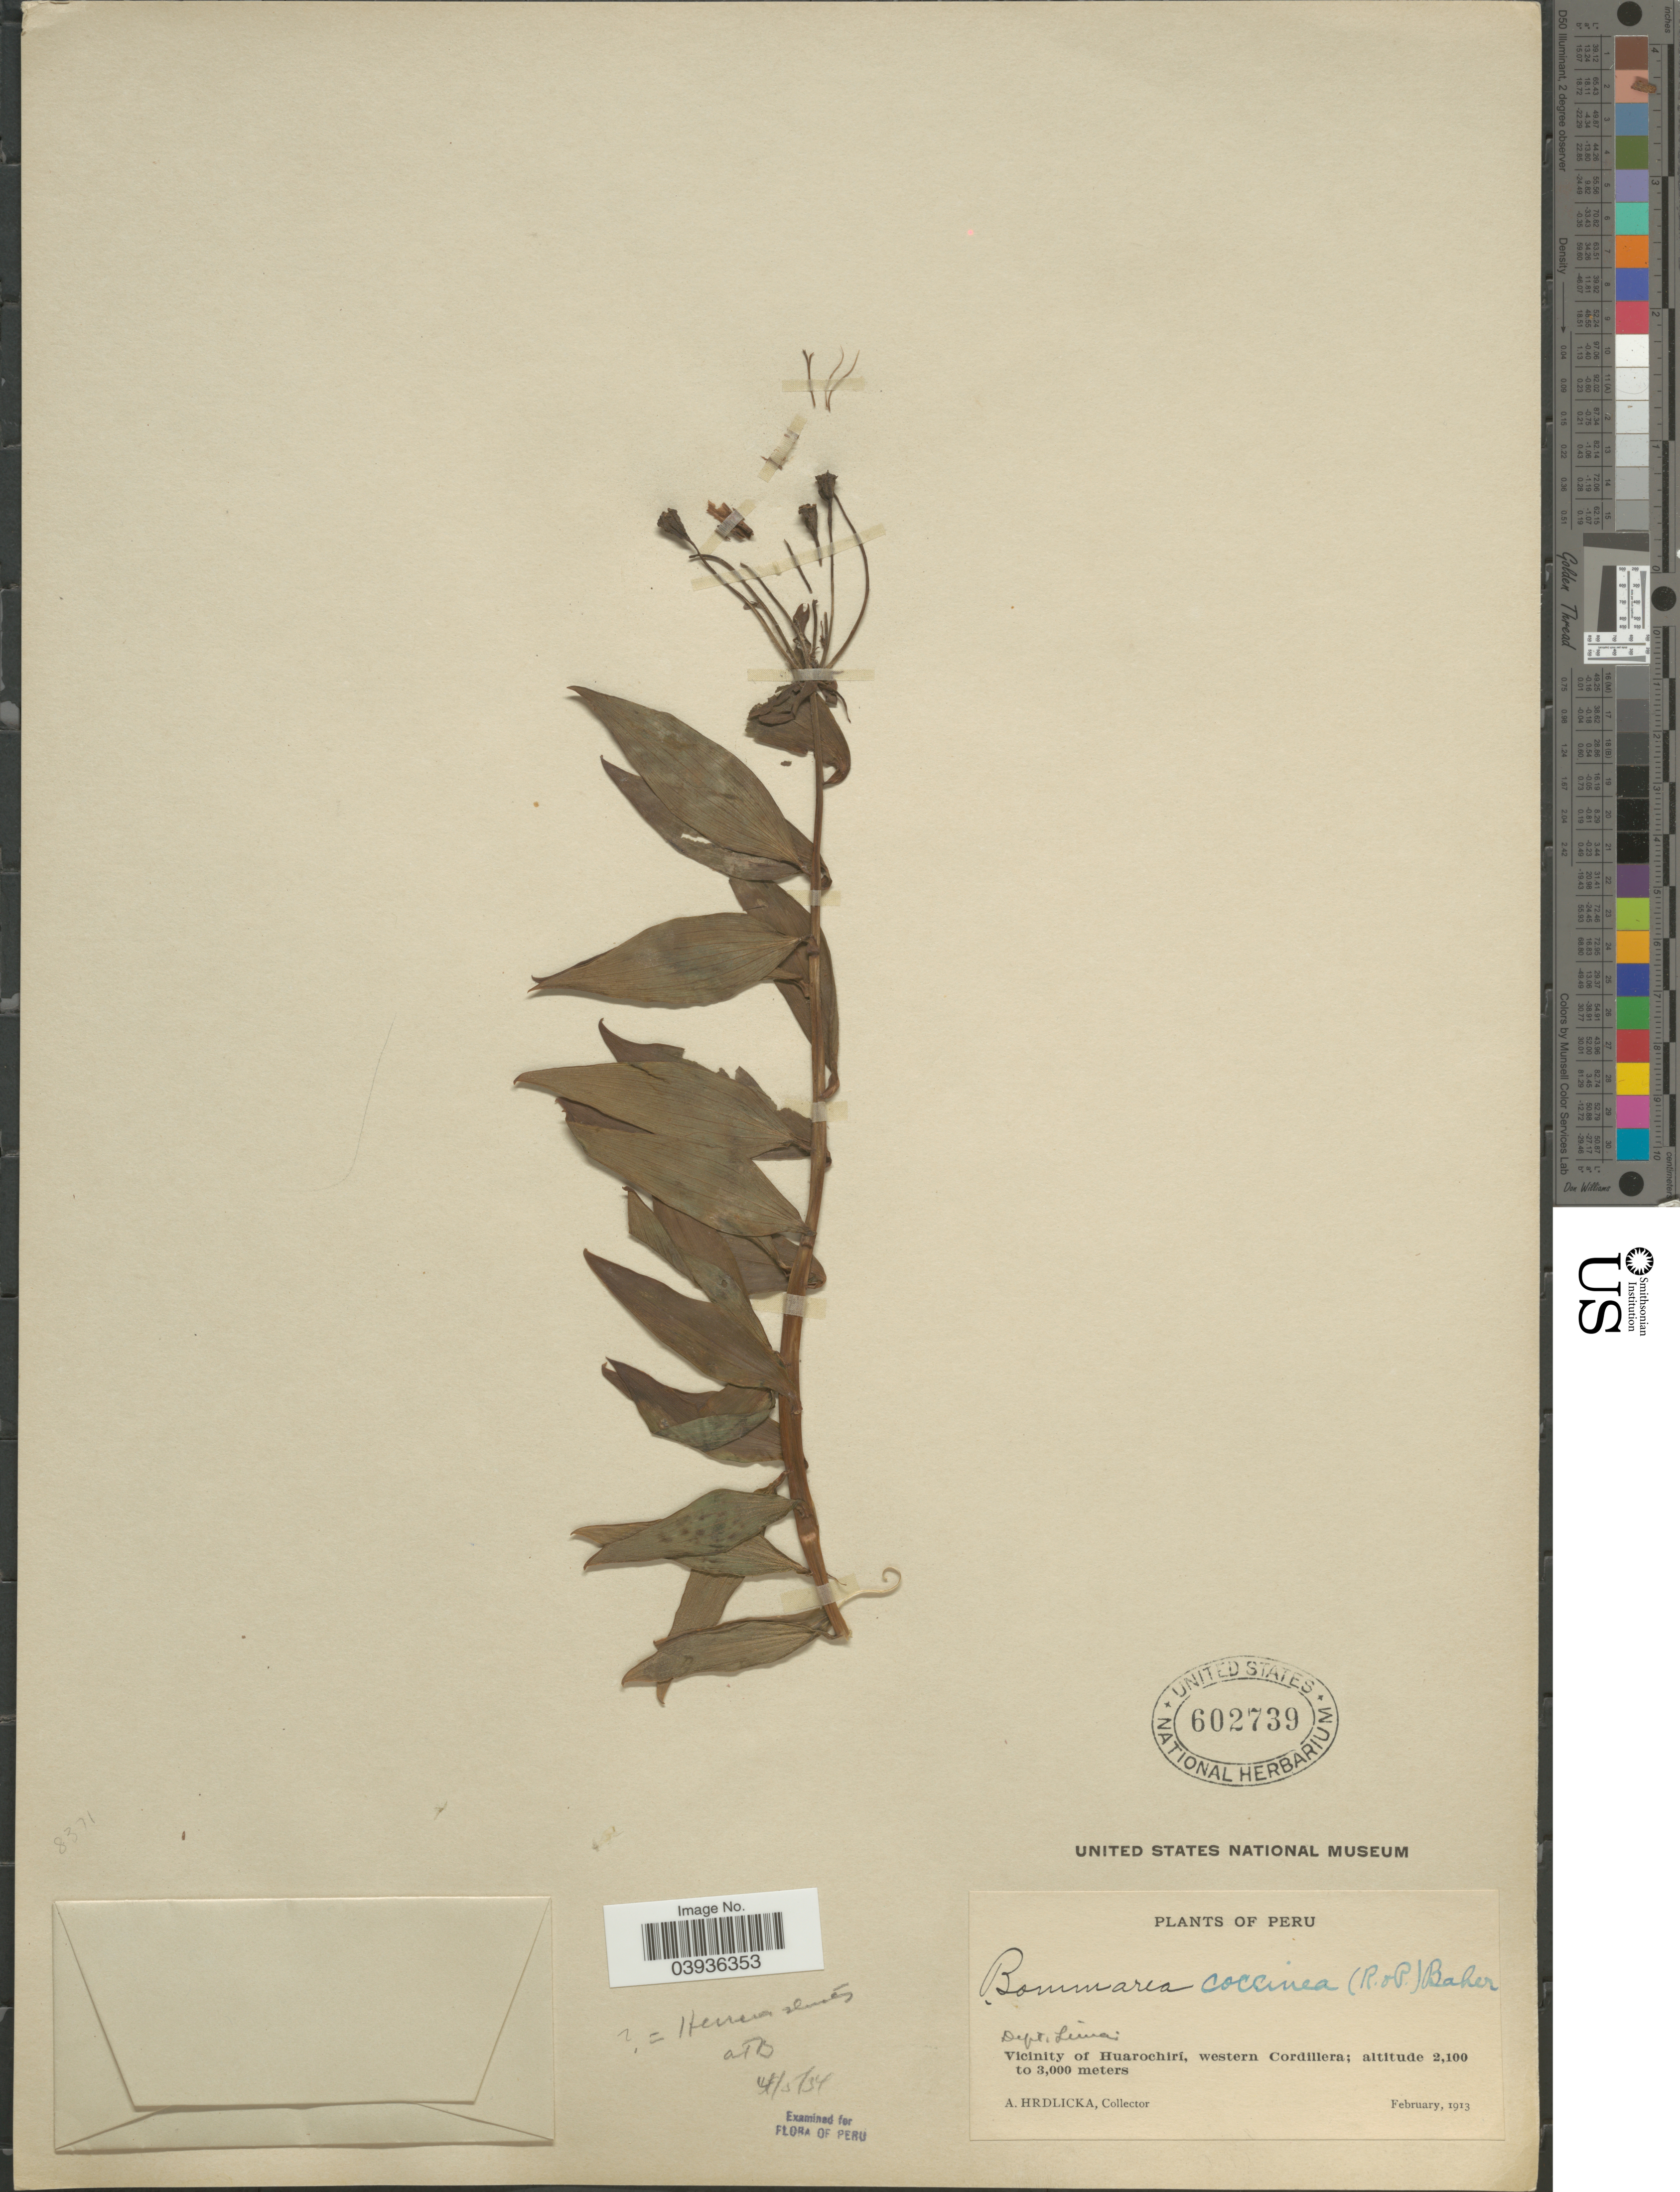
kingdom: Plantae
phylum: Tracheophyta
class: Liliopsida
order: Liliales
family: Alstroemeriaceae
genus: Bomarea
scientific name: Bomarea coccinea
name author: (Ruiz & Pav.) Baker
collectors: A. Hrdlicka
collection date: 1913-02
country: Peru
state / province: Lima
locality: Dept. Lima: Vicinity of Huarochirí, western Cordillera.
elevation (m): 2100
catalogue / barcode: US 602739